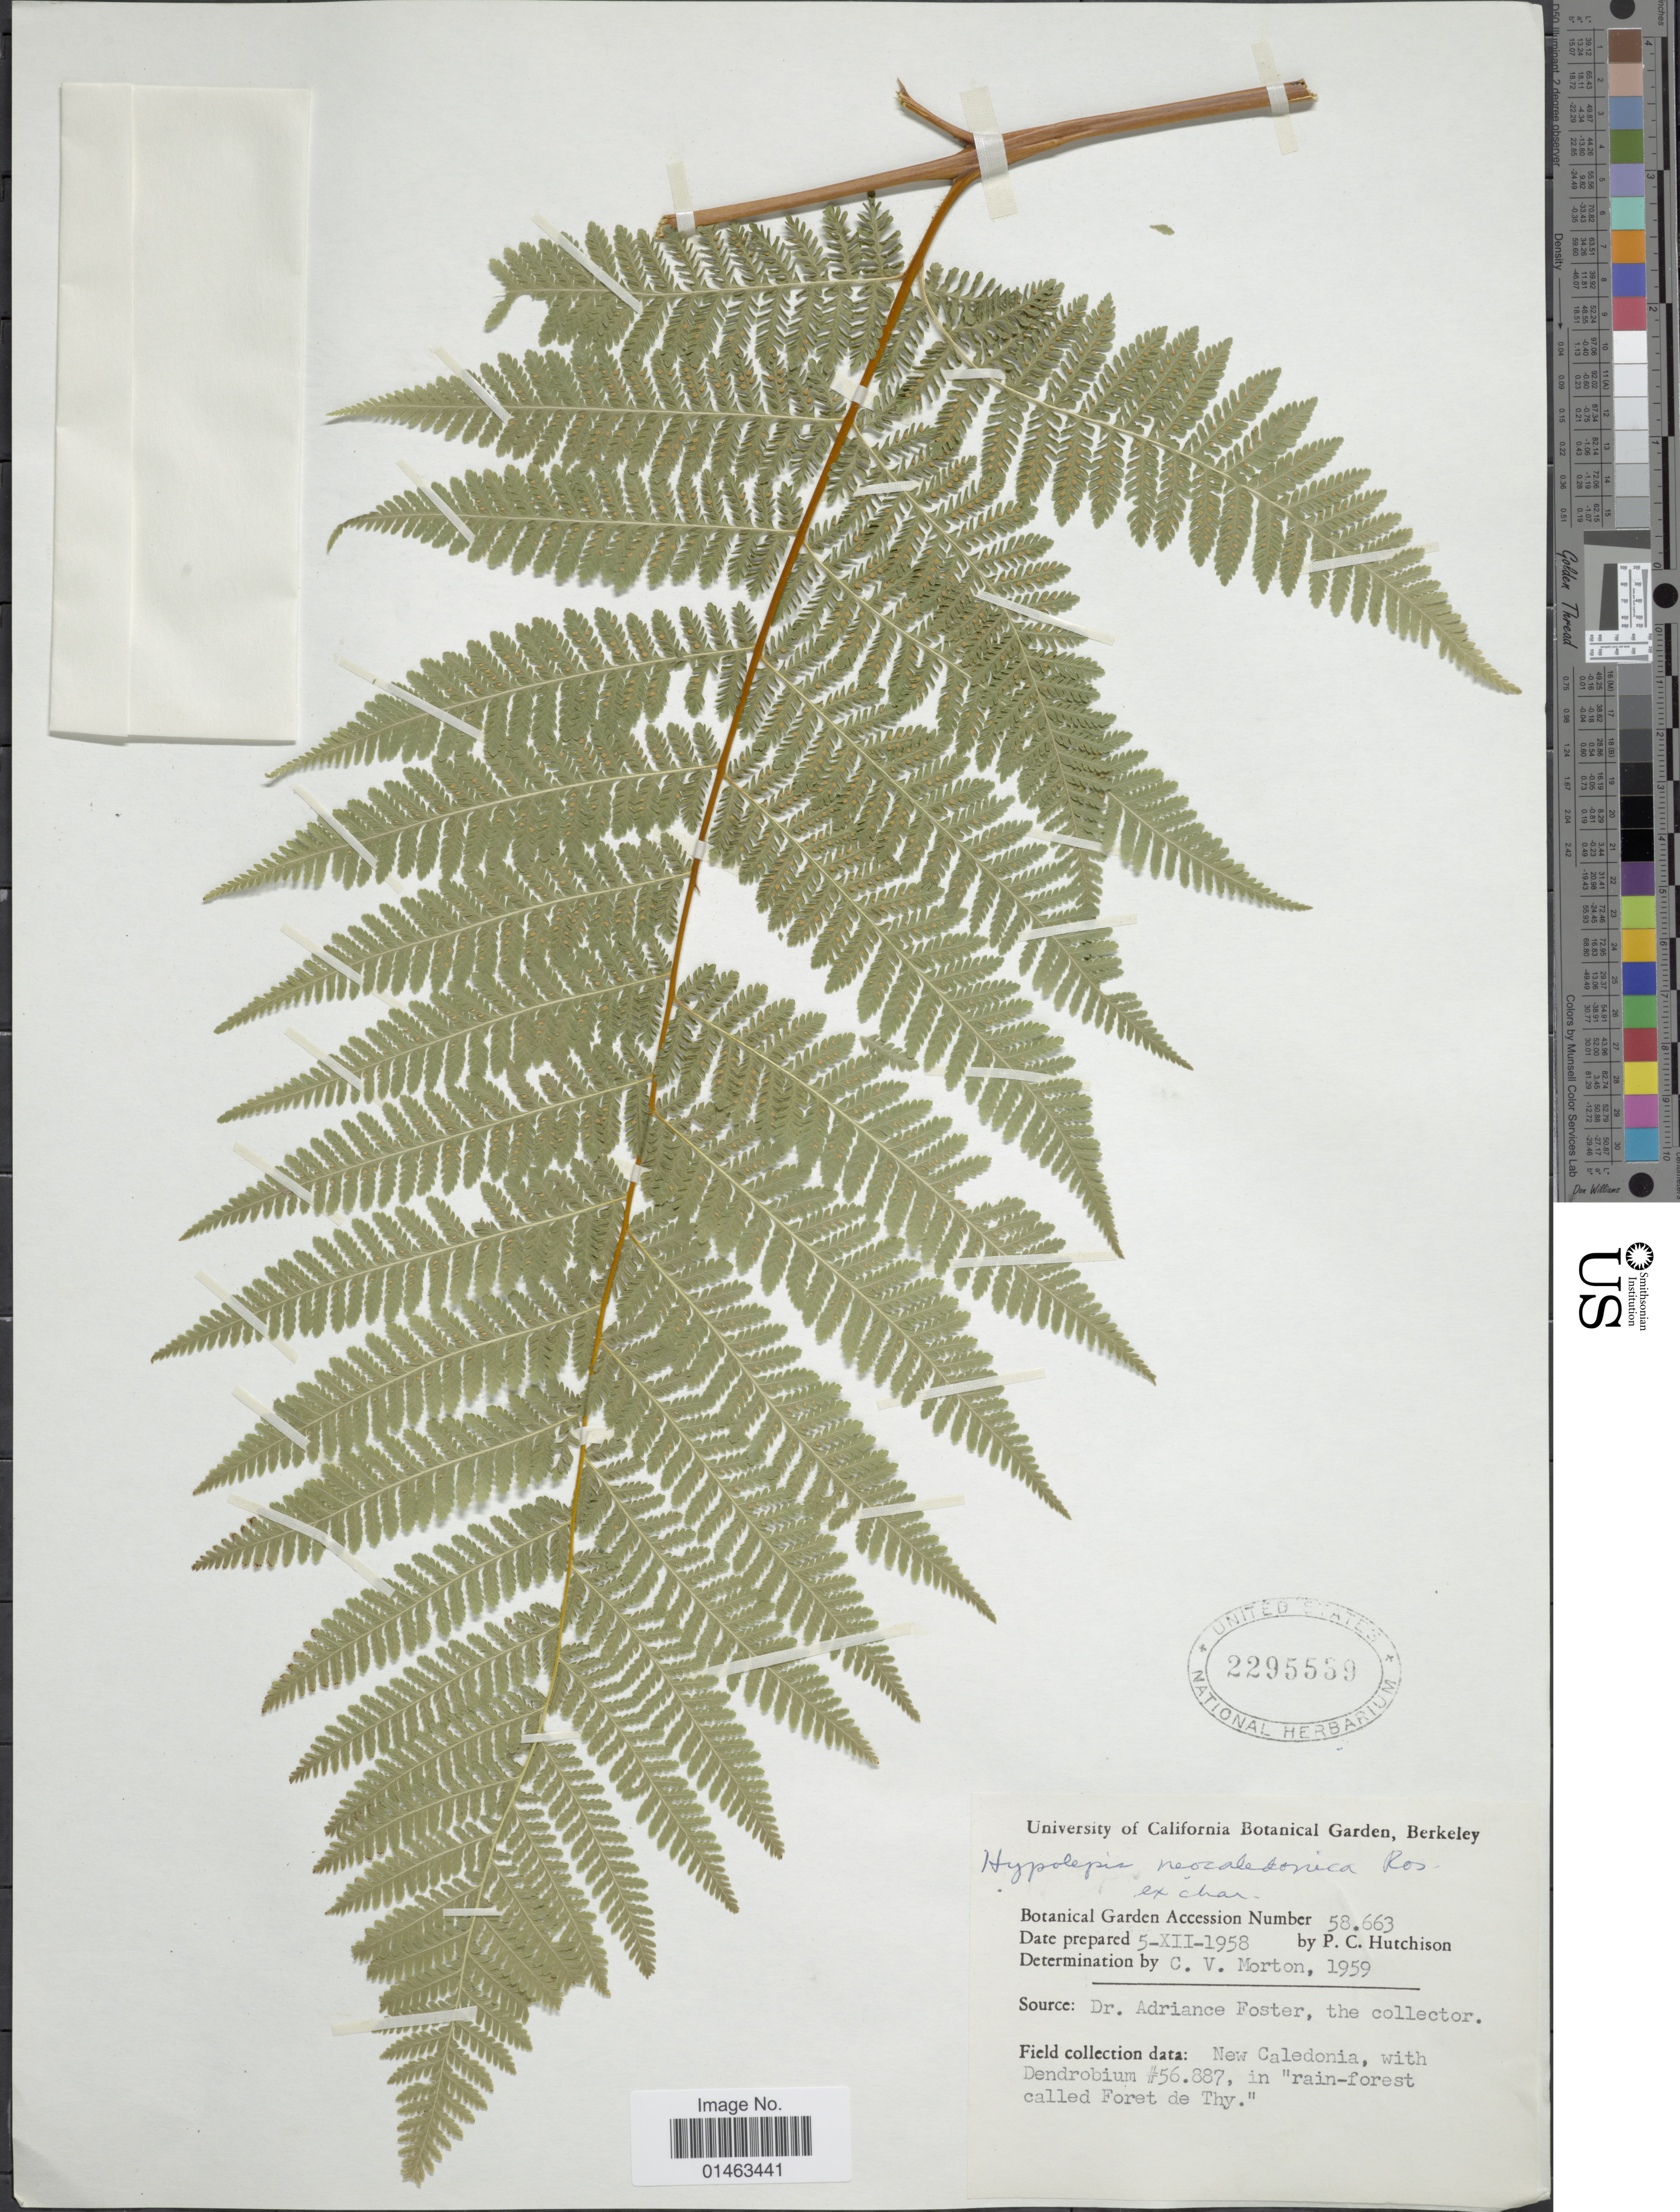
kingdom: Plantae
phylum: Tracheophyta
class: Polypodiopsida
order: Polypodiales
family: Dennstaedtiaceae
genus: Hypolepis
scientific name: Hypolepis neocaledonica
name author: Rosenst.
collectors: A. S. Foster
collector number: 58663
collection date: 1958-12-05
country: New Caledonia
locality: New Caledonia, with Dendrobium # 56.887, in "rain-forest called Foret de Thy". [interpreted]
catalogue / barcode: US 2295539